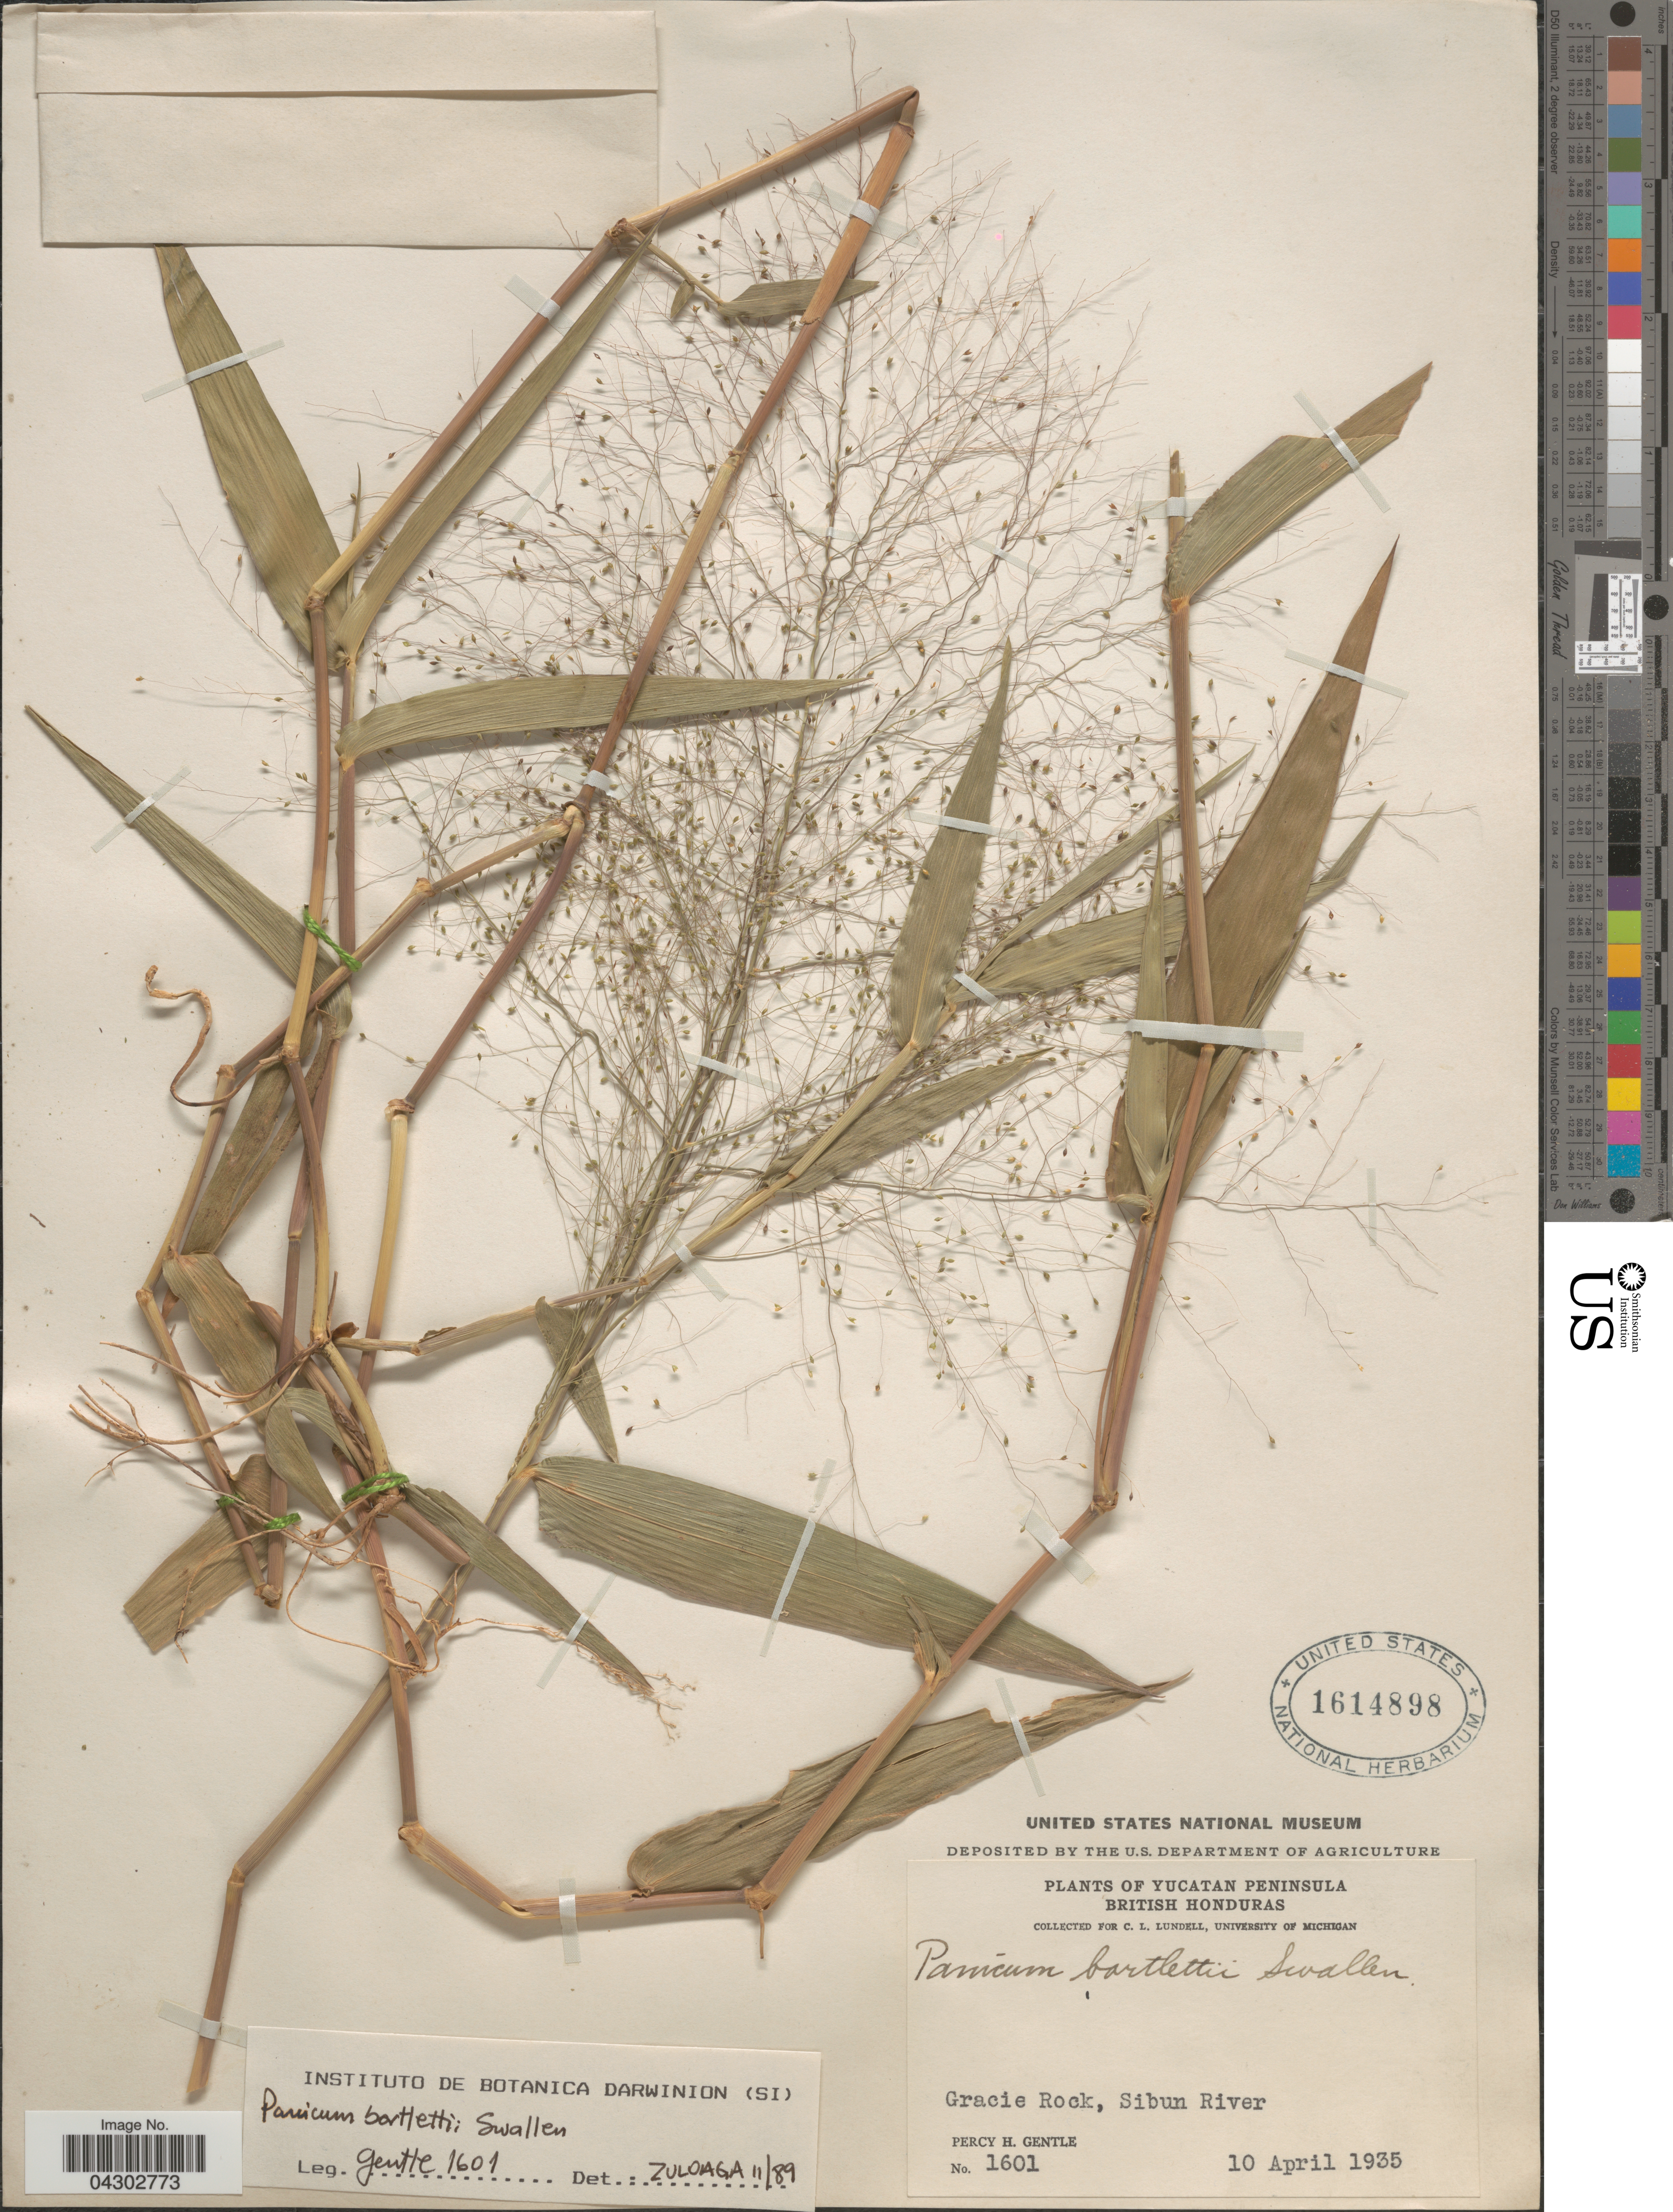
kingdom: Plantae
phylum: Tracheophyta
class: Liliopsida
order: Poales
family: Poaceae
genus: Panicum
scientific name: Panicum bartlettii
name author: Swallen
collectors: P. H. Gentle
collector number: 1601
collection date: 1935-04-10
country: Belize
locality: Yucatan Peninsula. British Honduras. Gracie Rock, Sibun River.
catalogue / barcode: US 1614898